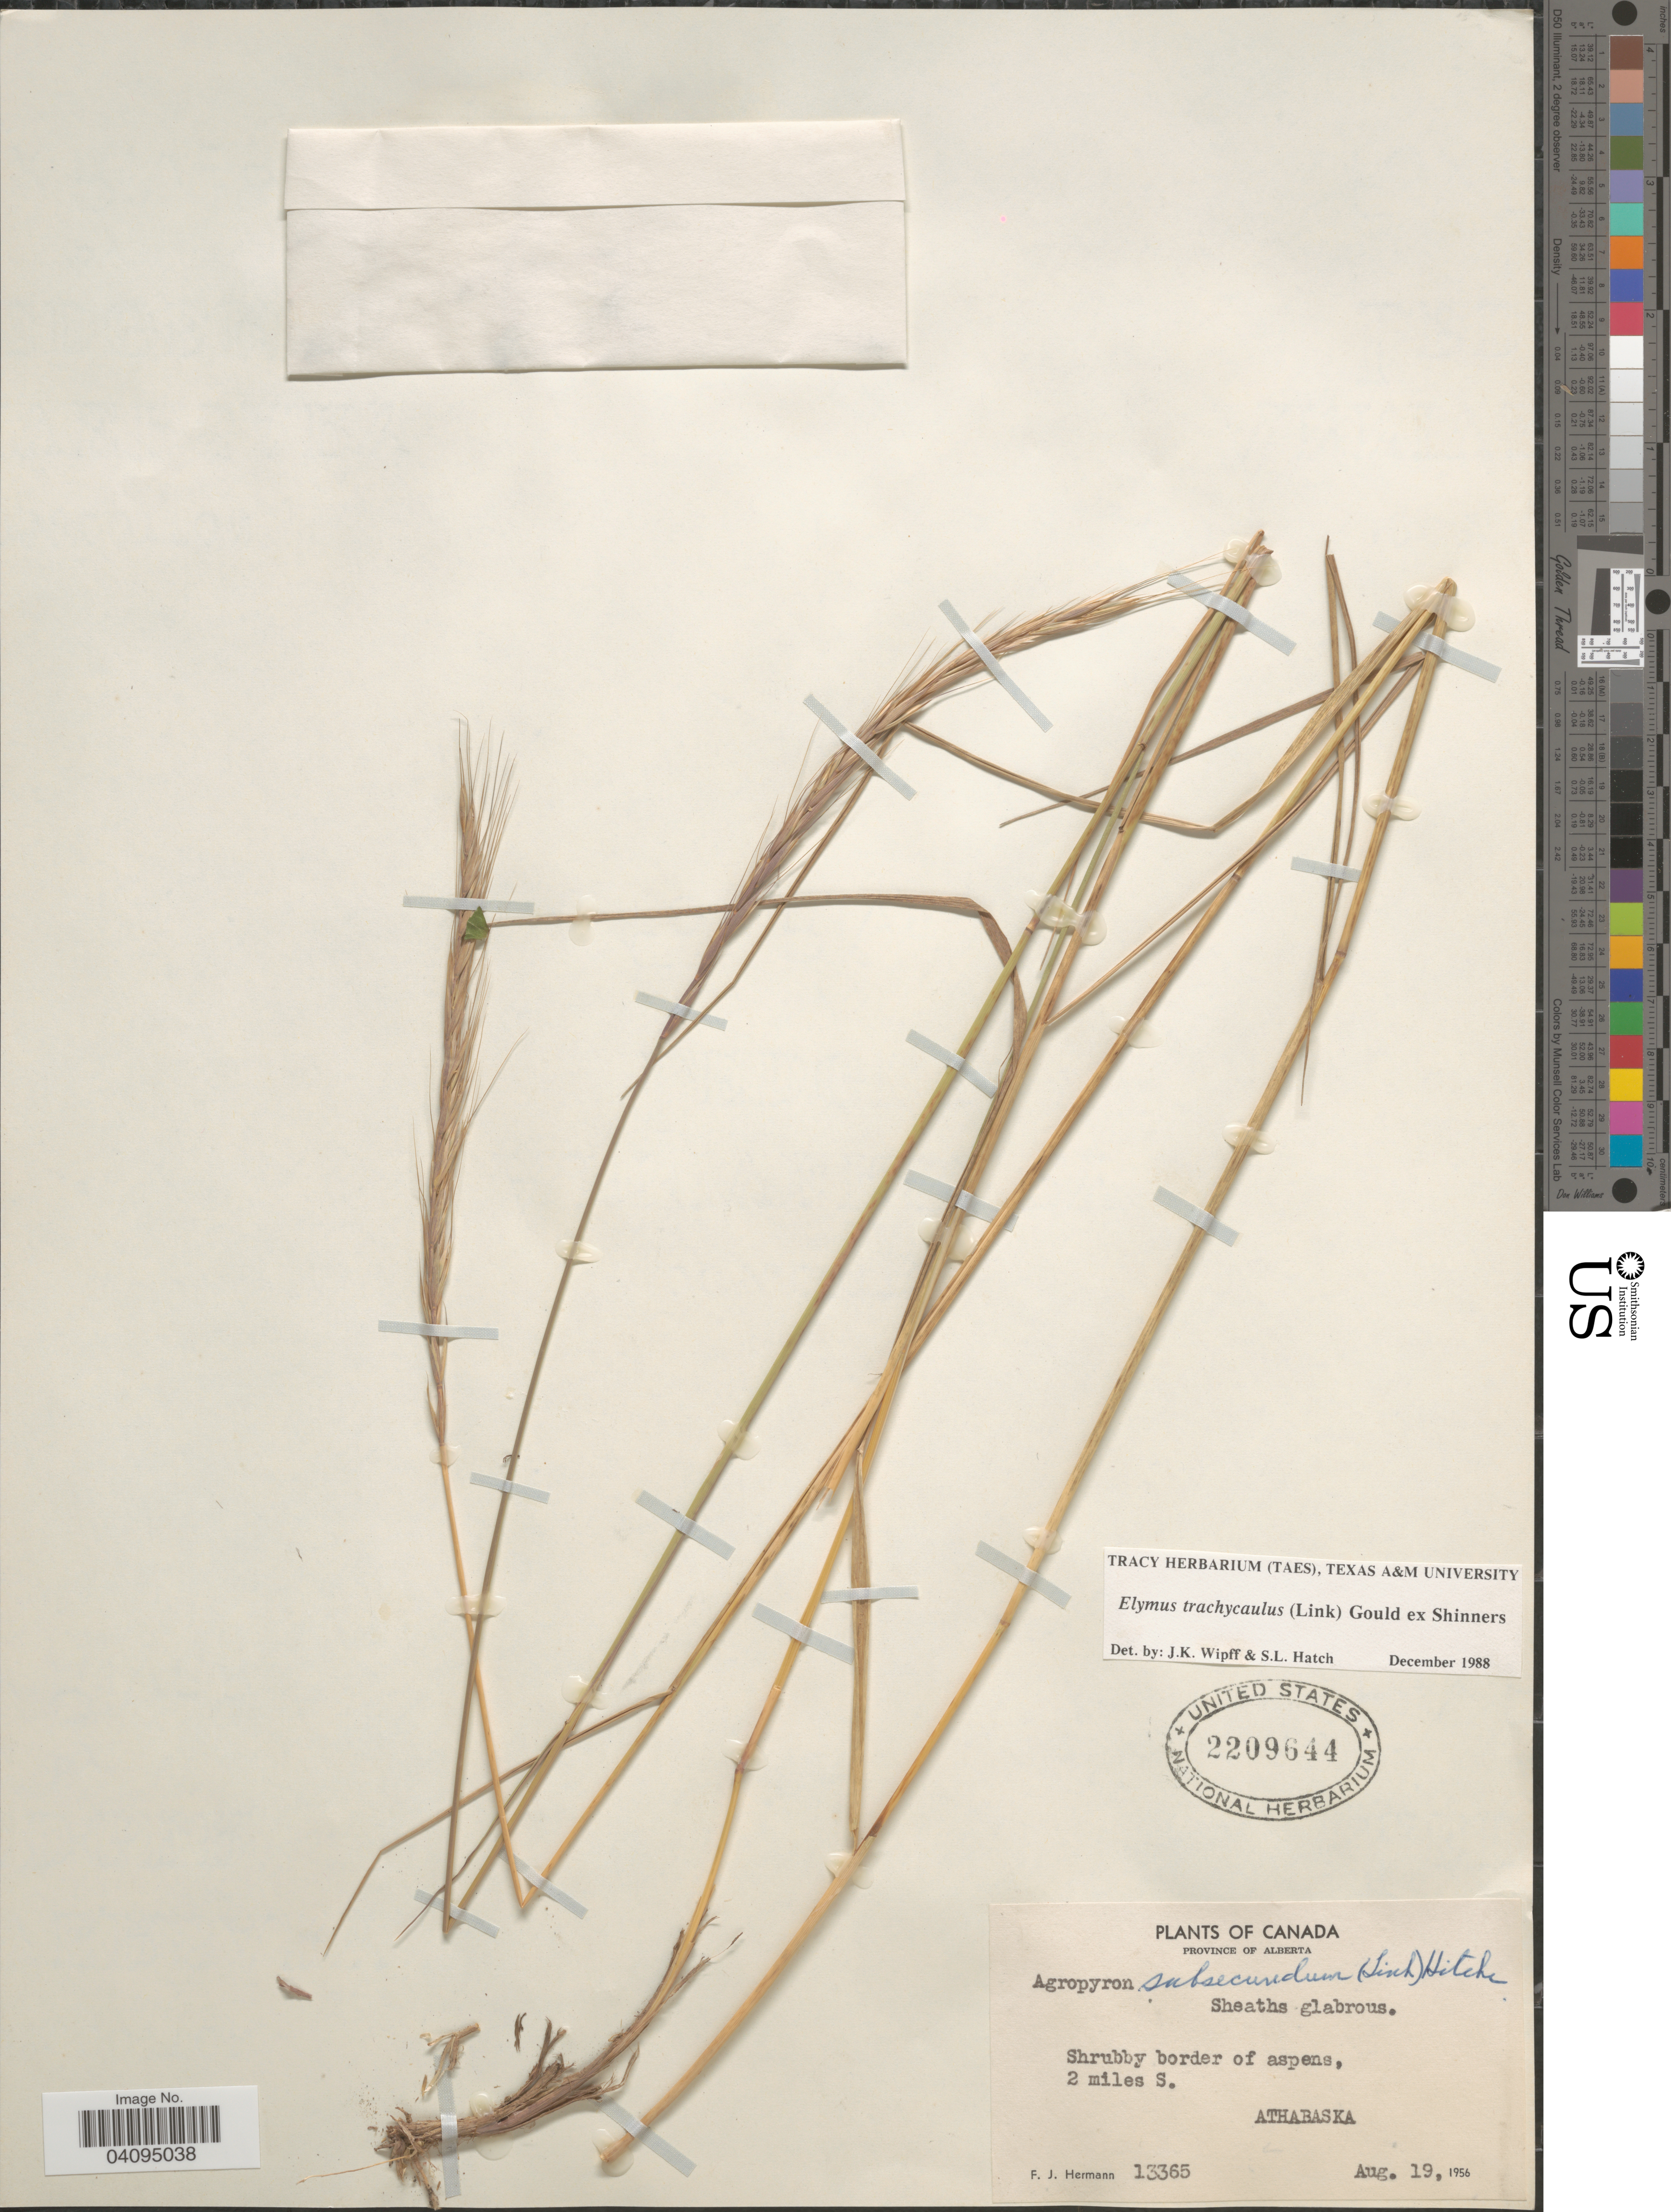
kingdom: Plantae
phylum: Tracheophyta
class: Liliopsida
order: Poales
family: Poaceae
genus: Elymus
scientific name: Elymus trachycaulus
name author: (Link) Gould ex Shinners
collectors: F. J. Hermann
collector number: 13365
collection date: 1956-08-19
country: Canada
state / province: Alberta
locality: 2 miles S. Athabaska.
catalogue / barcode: US 2209644